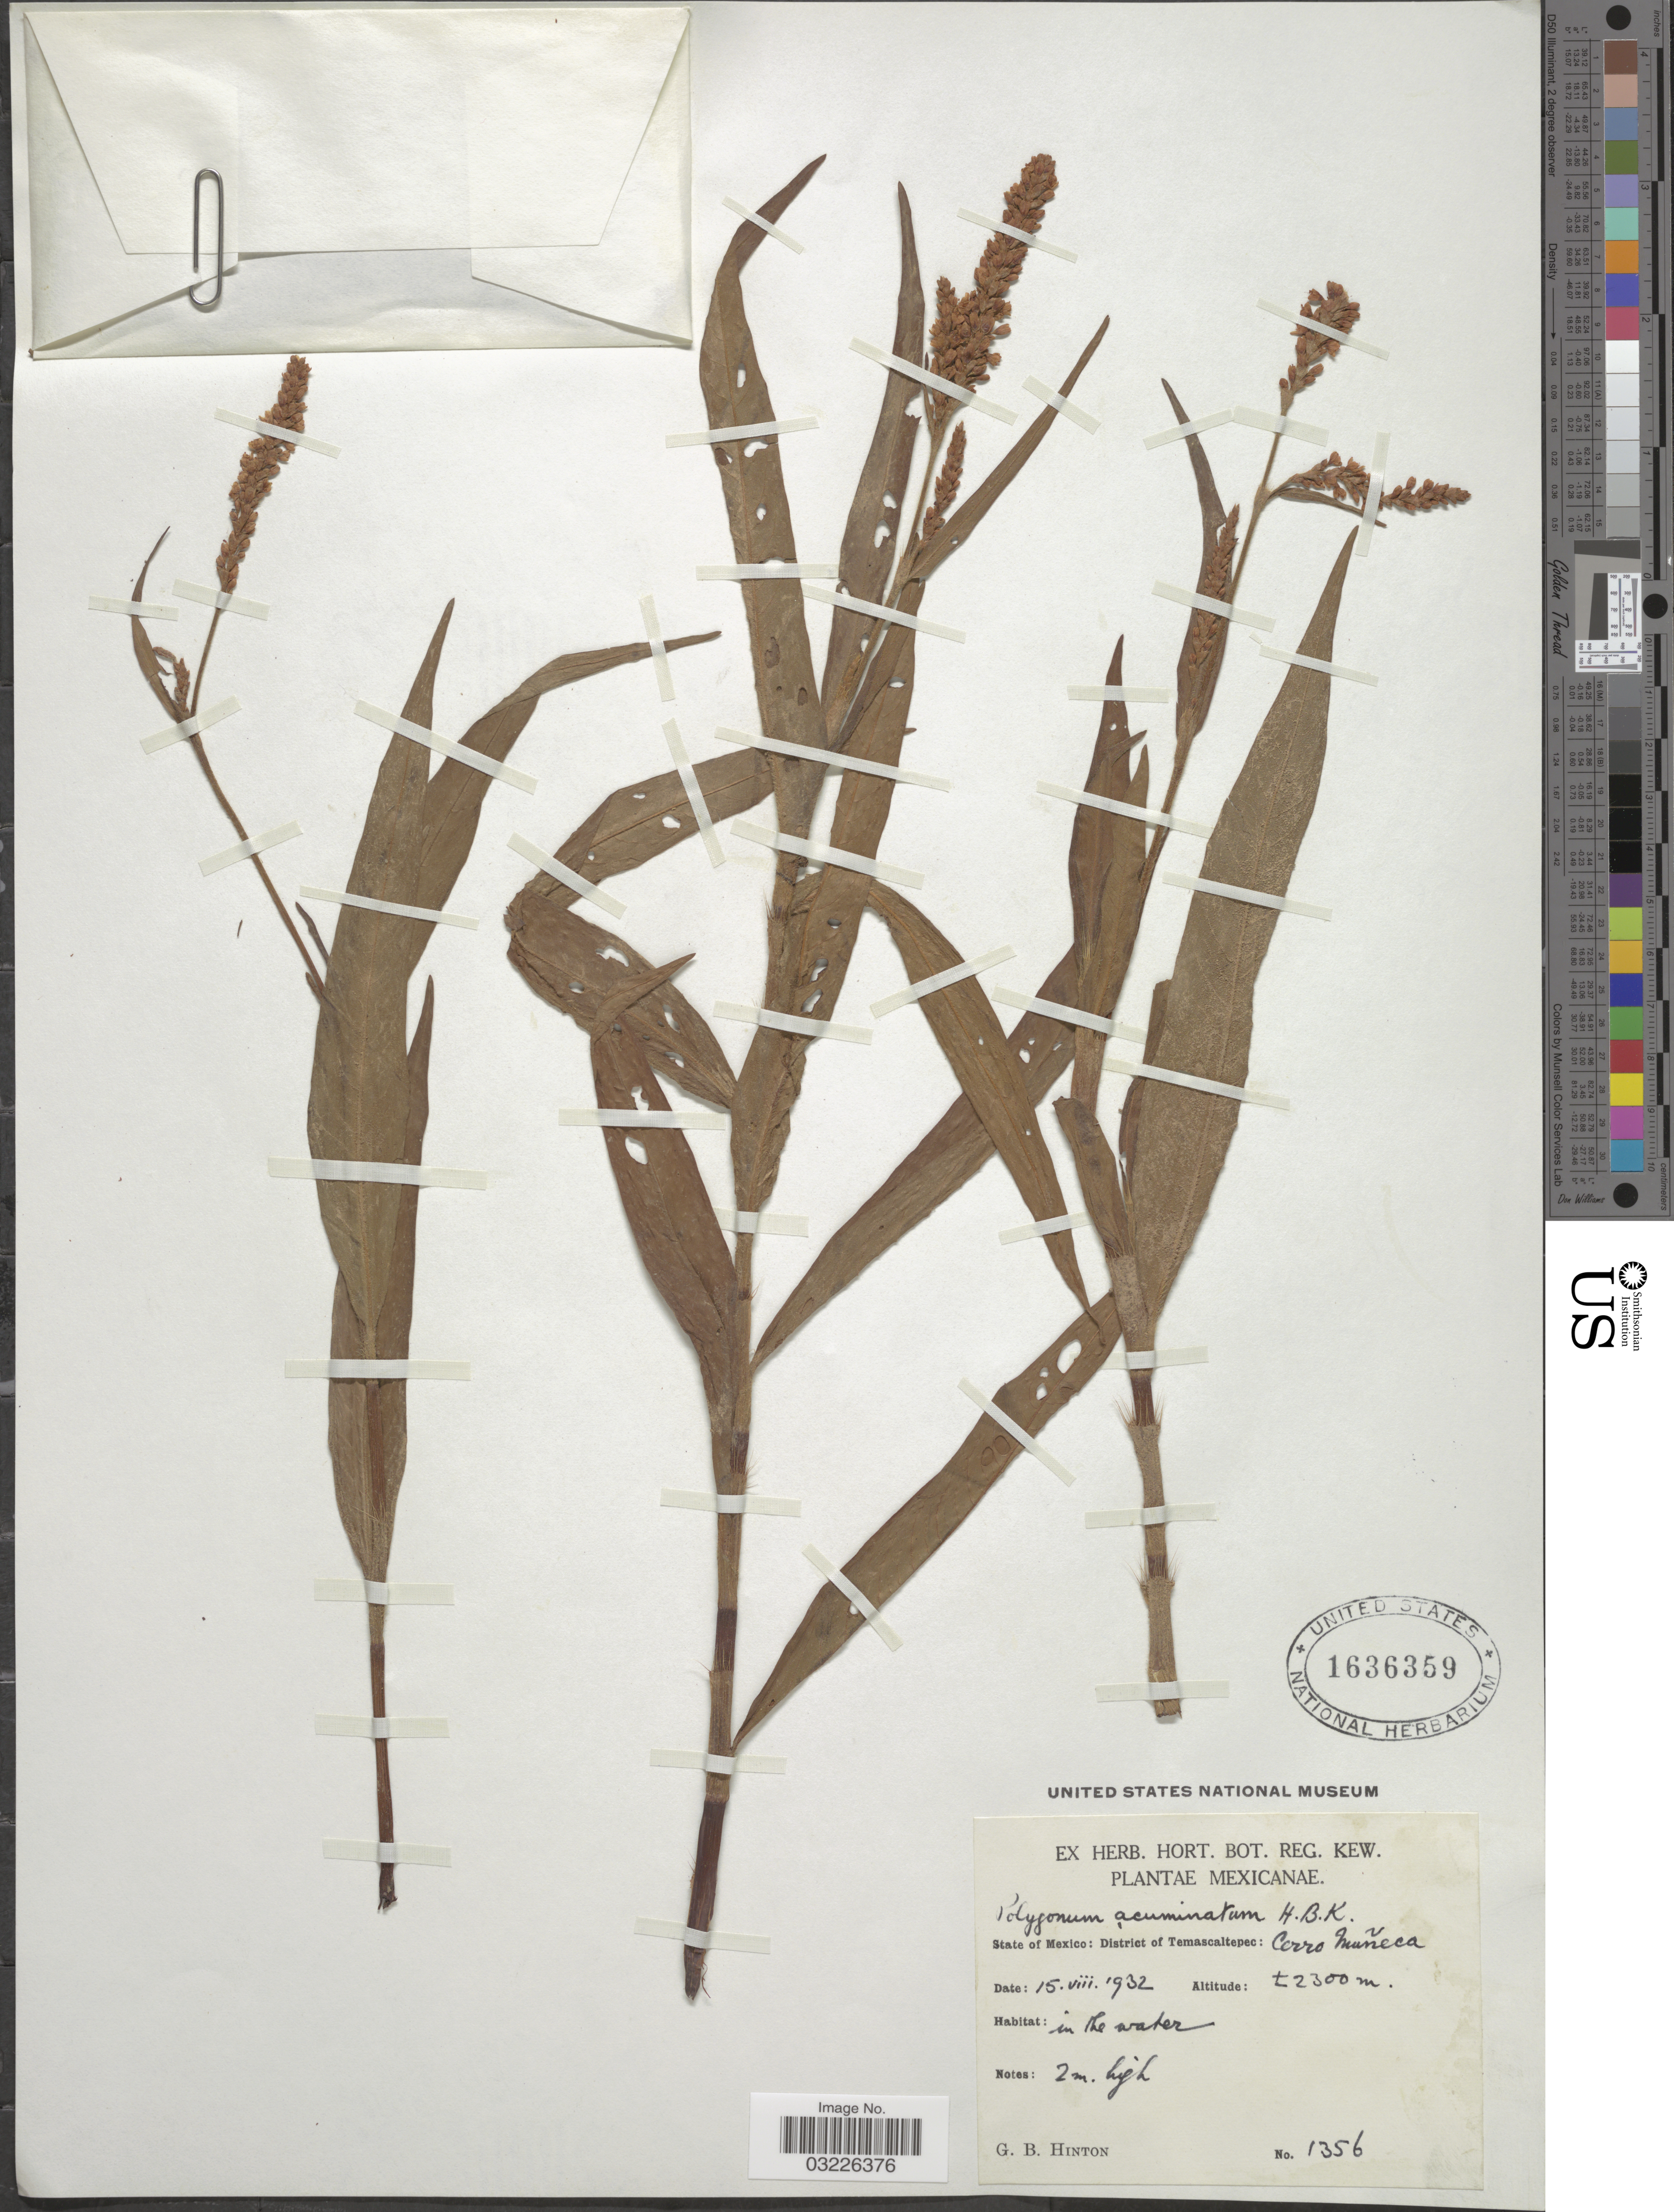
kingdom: Plantae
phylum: Tracheophyta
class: Magnoliopsida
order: Caryophyllales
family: Polygonaceae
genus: Polygonum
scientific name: Polygonum acuminatum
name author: Kunth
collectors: G. B. Hinton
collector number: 1356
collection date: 1932-08-15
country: Mexico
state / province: México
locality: District of Temascaltepec: Cerro Muñeca.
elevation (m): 2300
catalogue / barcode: US 1636359